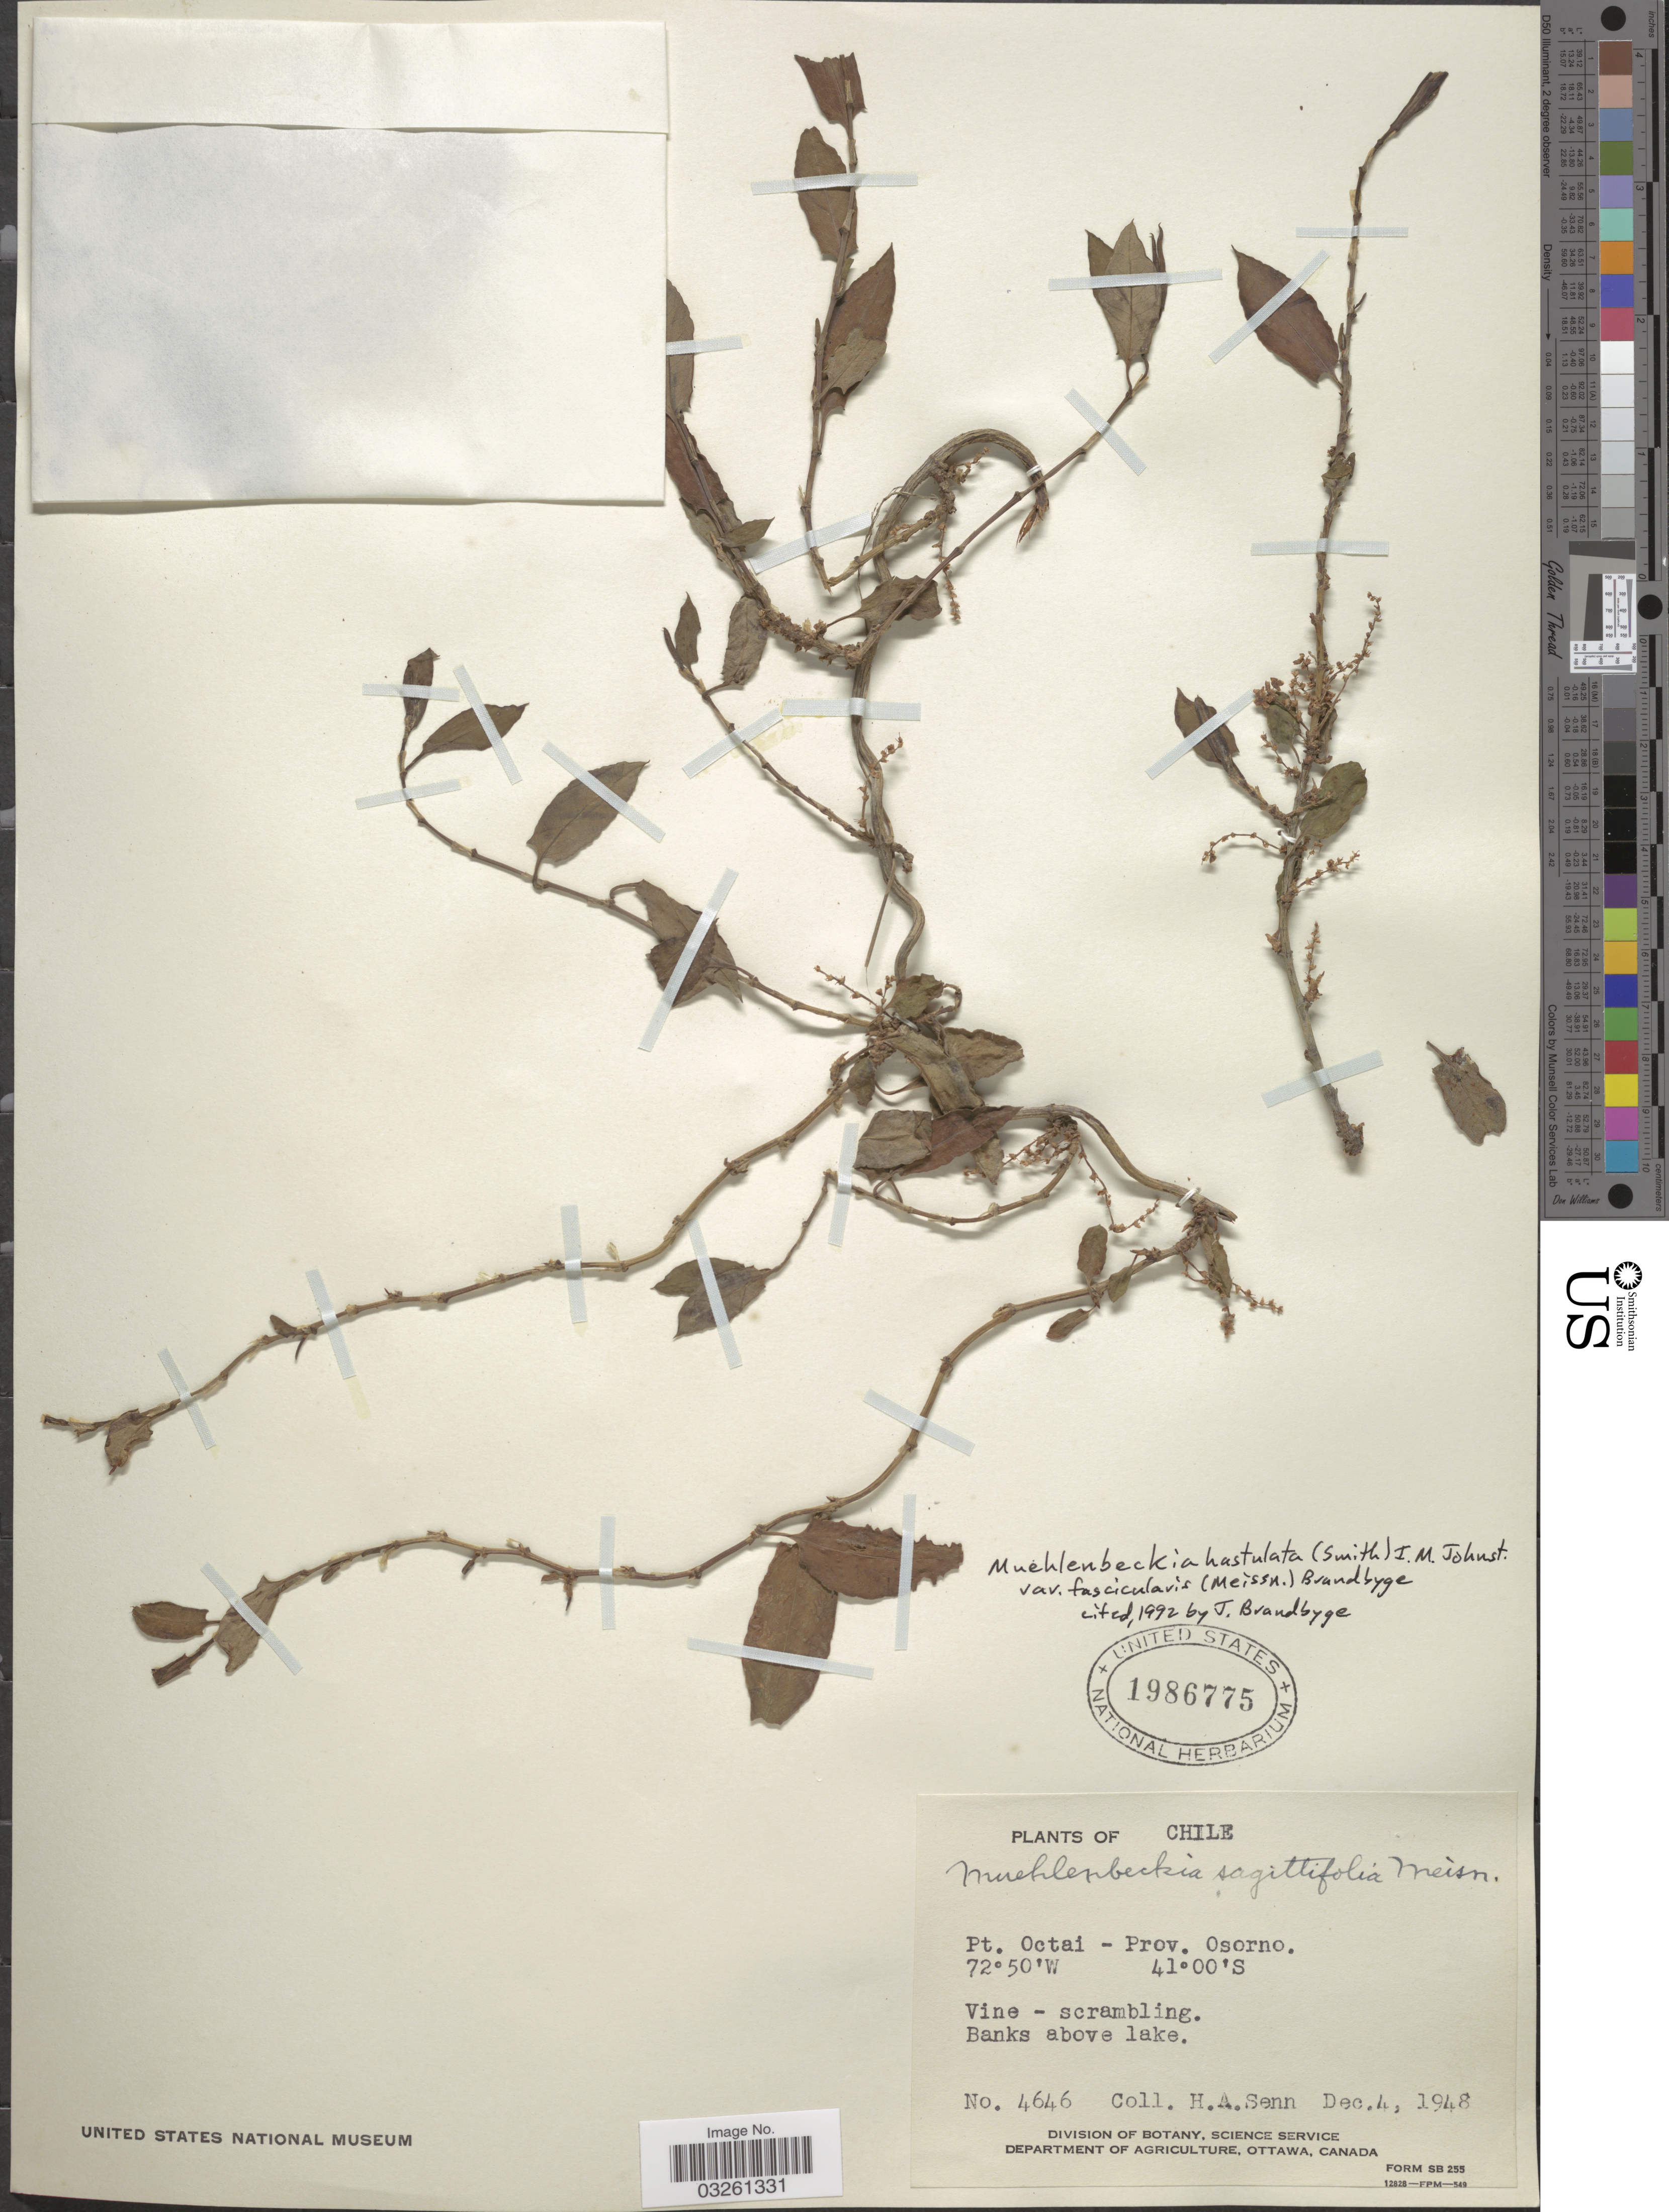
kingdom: Plantae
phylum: Tracheophyta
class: Magnoliopsida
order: Caryophyllales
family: Polygonaceae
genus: Muehlenbeckia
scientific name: Muehlenbeckia hastulata var. fascicularis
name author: (Meisn.) Brandbyge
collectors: H. Senn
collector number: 4646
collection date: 1948-12-04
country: Chile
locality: Pt. Octai - Prov. Osorno. Banks above lake.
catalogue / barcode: US 1986775